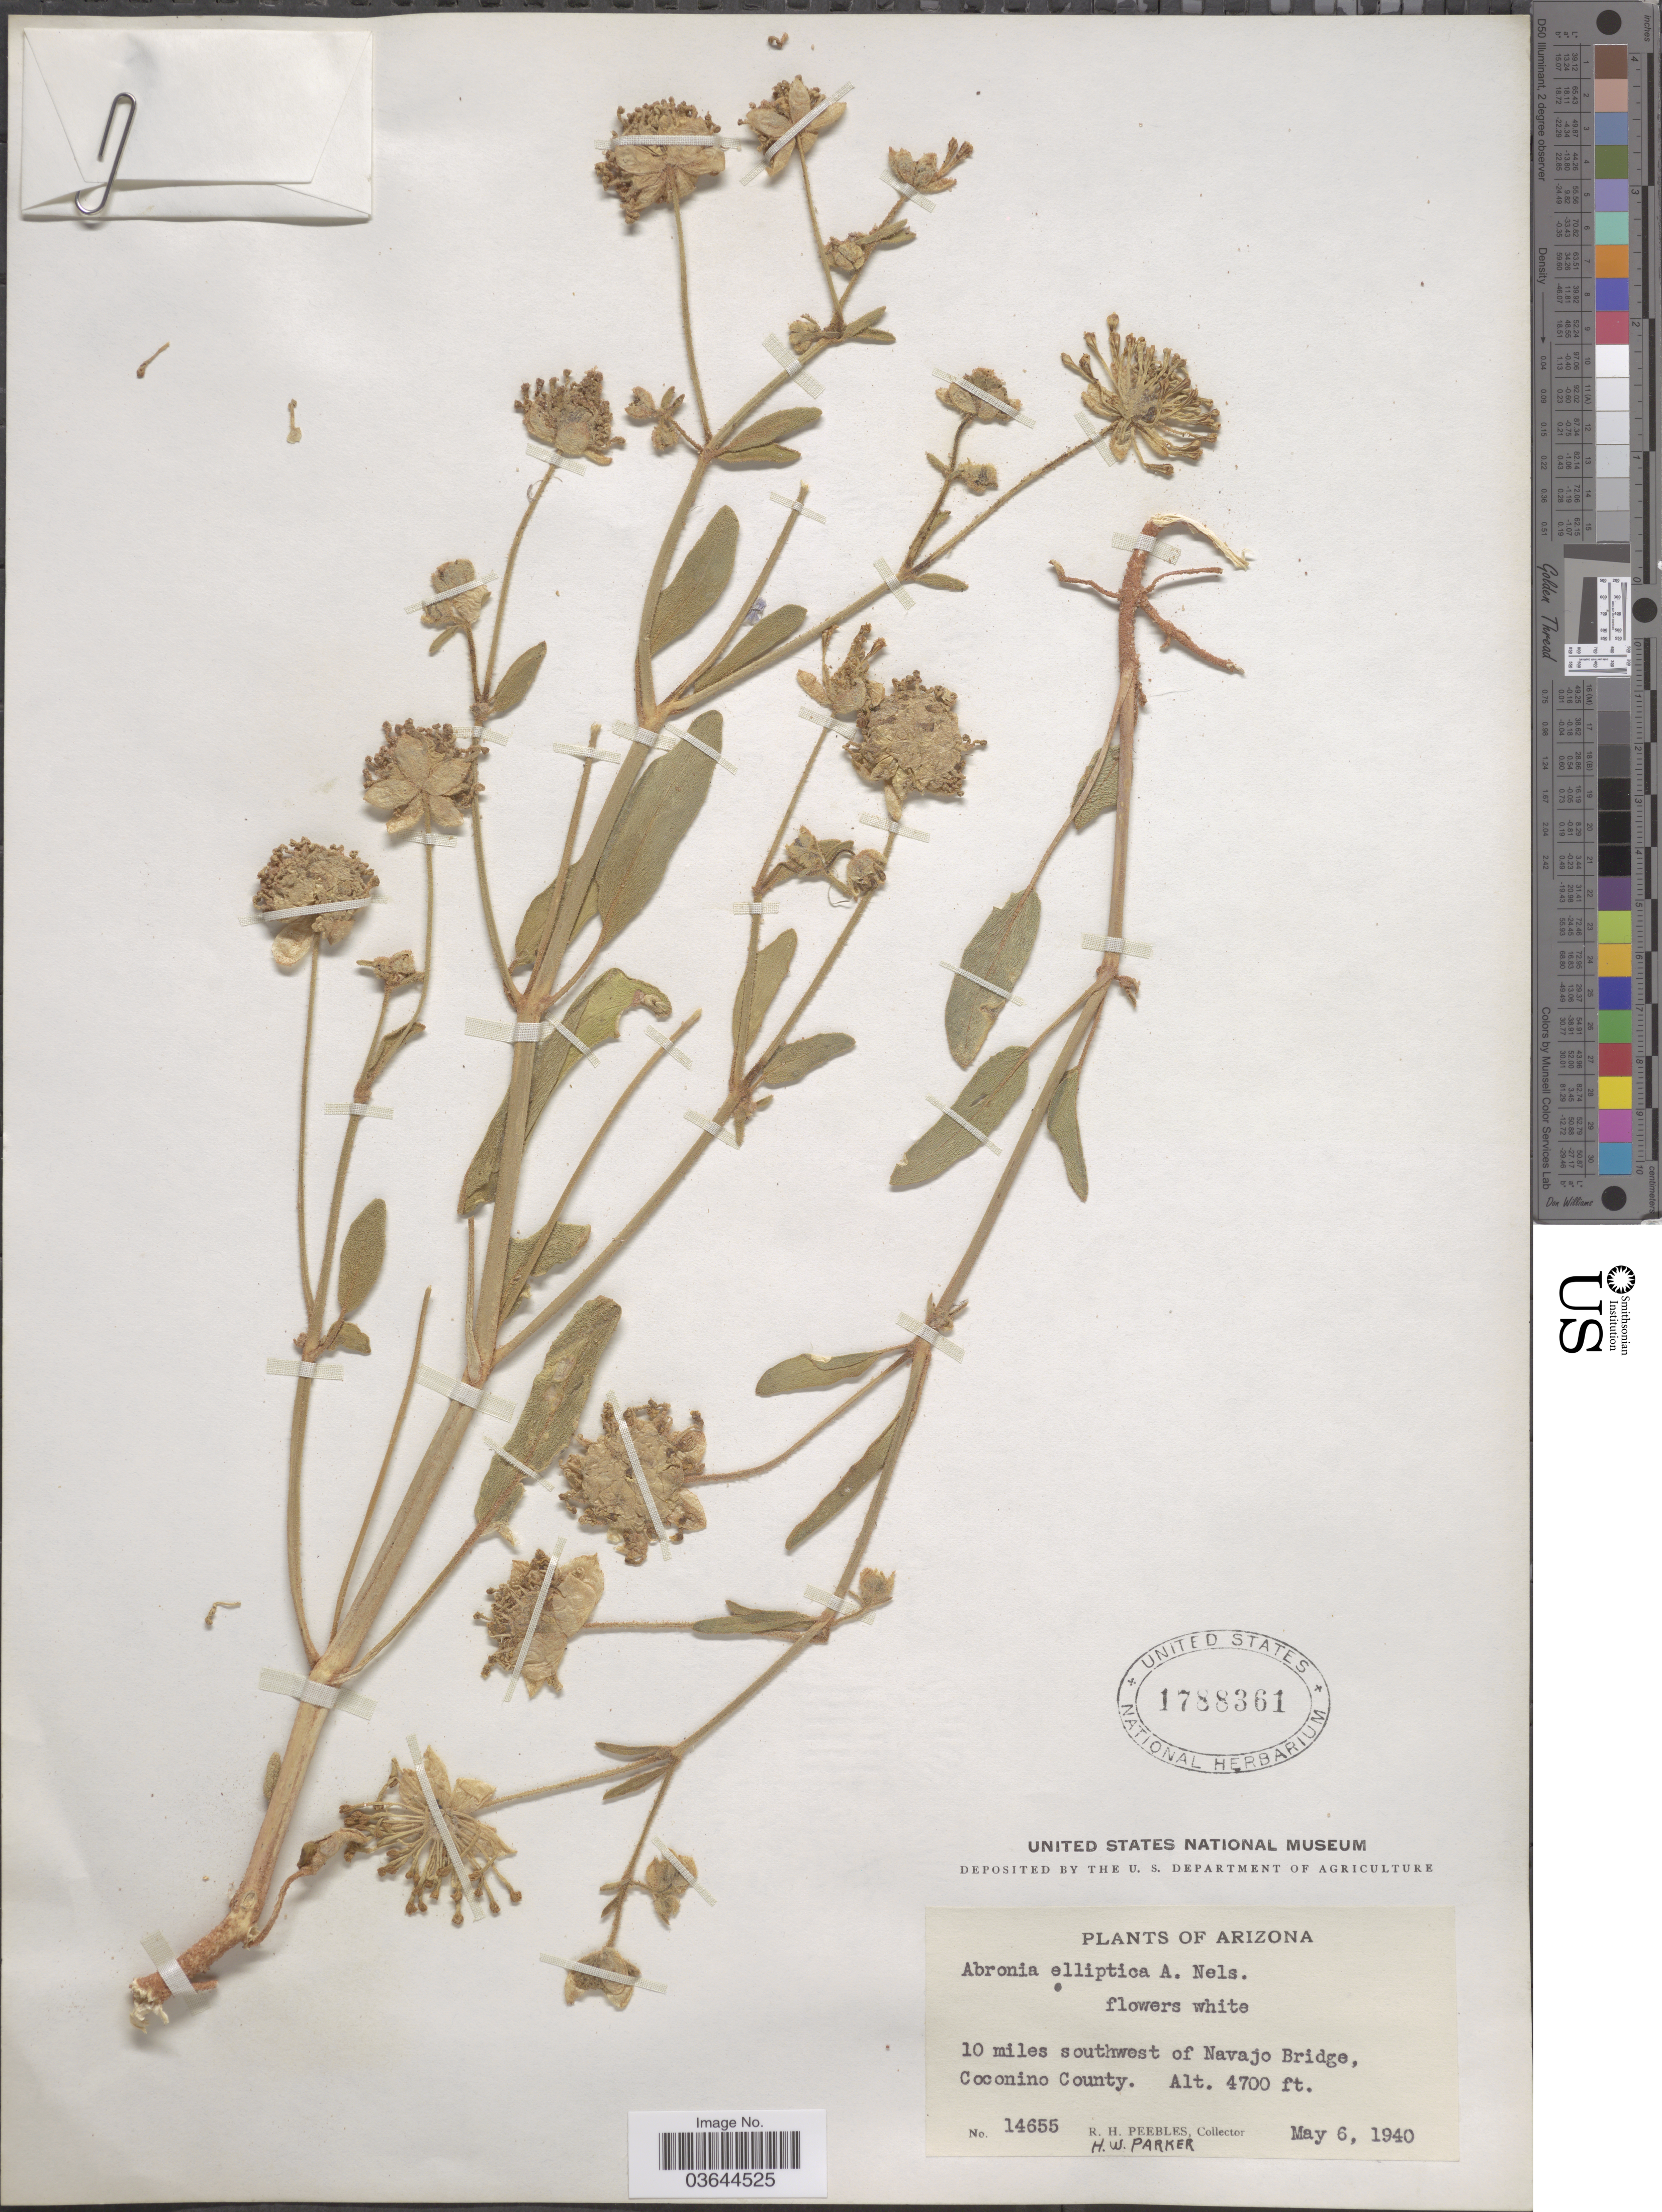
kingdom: Plantae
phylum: Tracheophyta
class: Magnoliopsida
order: Caryophyllales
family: Nyctaginaceae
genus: Abronia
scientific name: Abronia elliptica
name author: A. Nelson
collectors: R. H. Peebles & H. W. Parker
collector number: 14655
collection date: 1940-05-06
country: United States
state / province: Arizona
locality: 10 miles southwest of Navajo Bridge, Coconino County.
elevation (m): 1433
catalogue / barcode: US 1788361